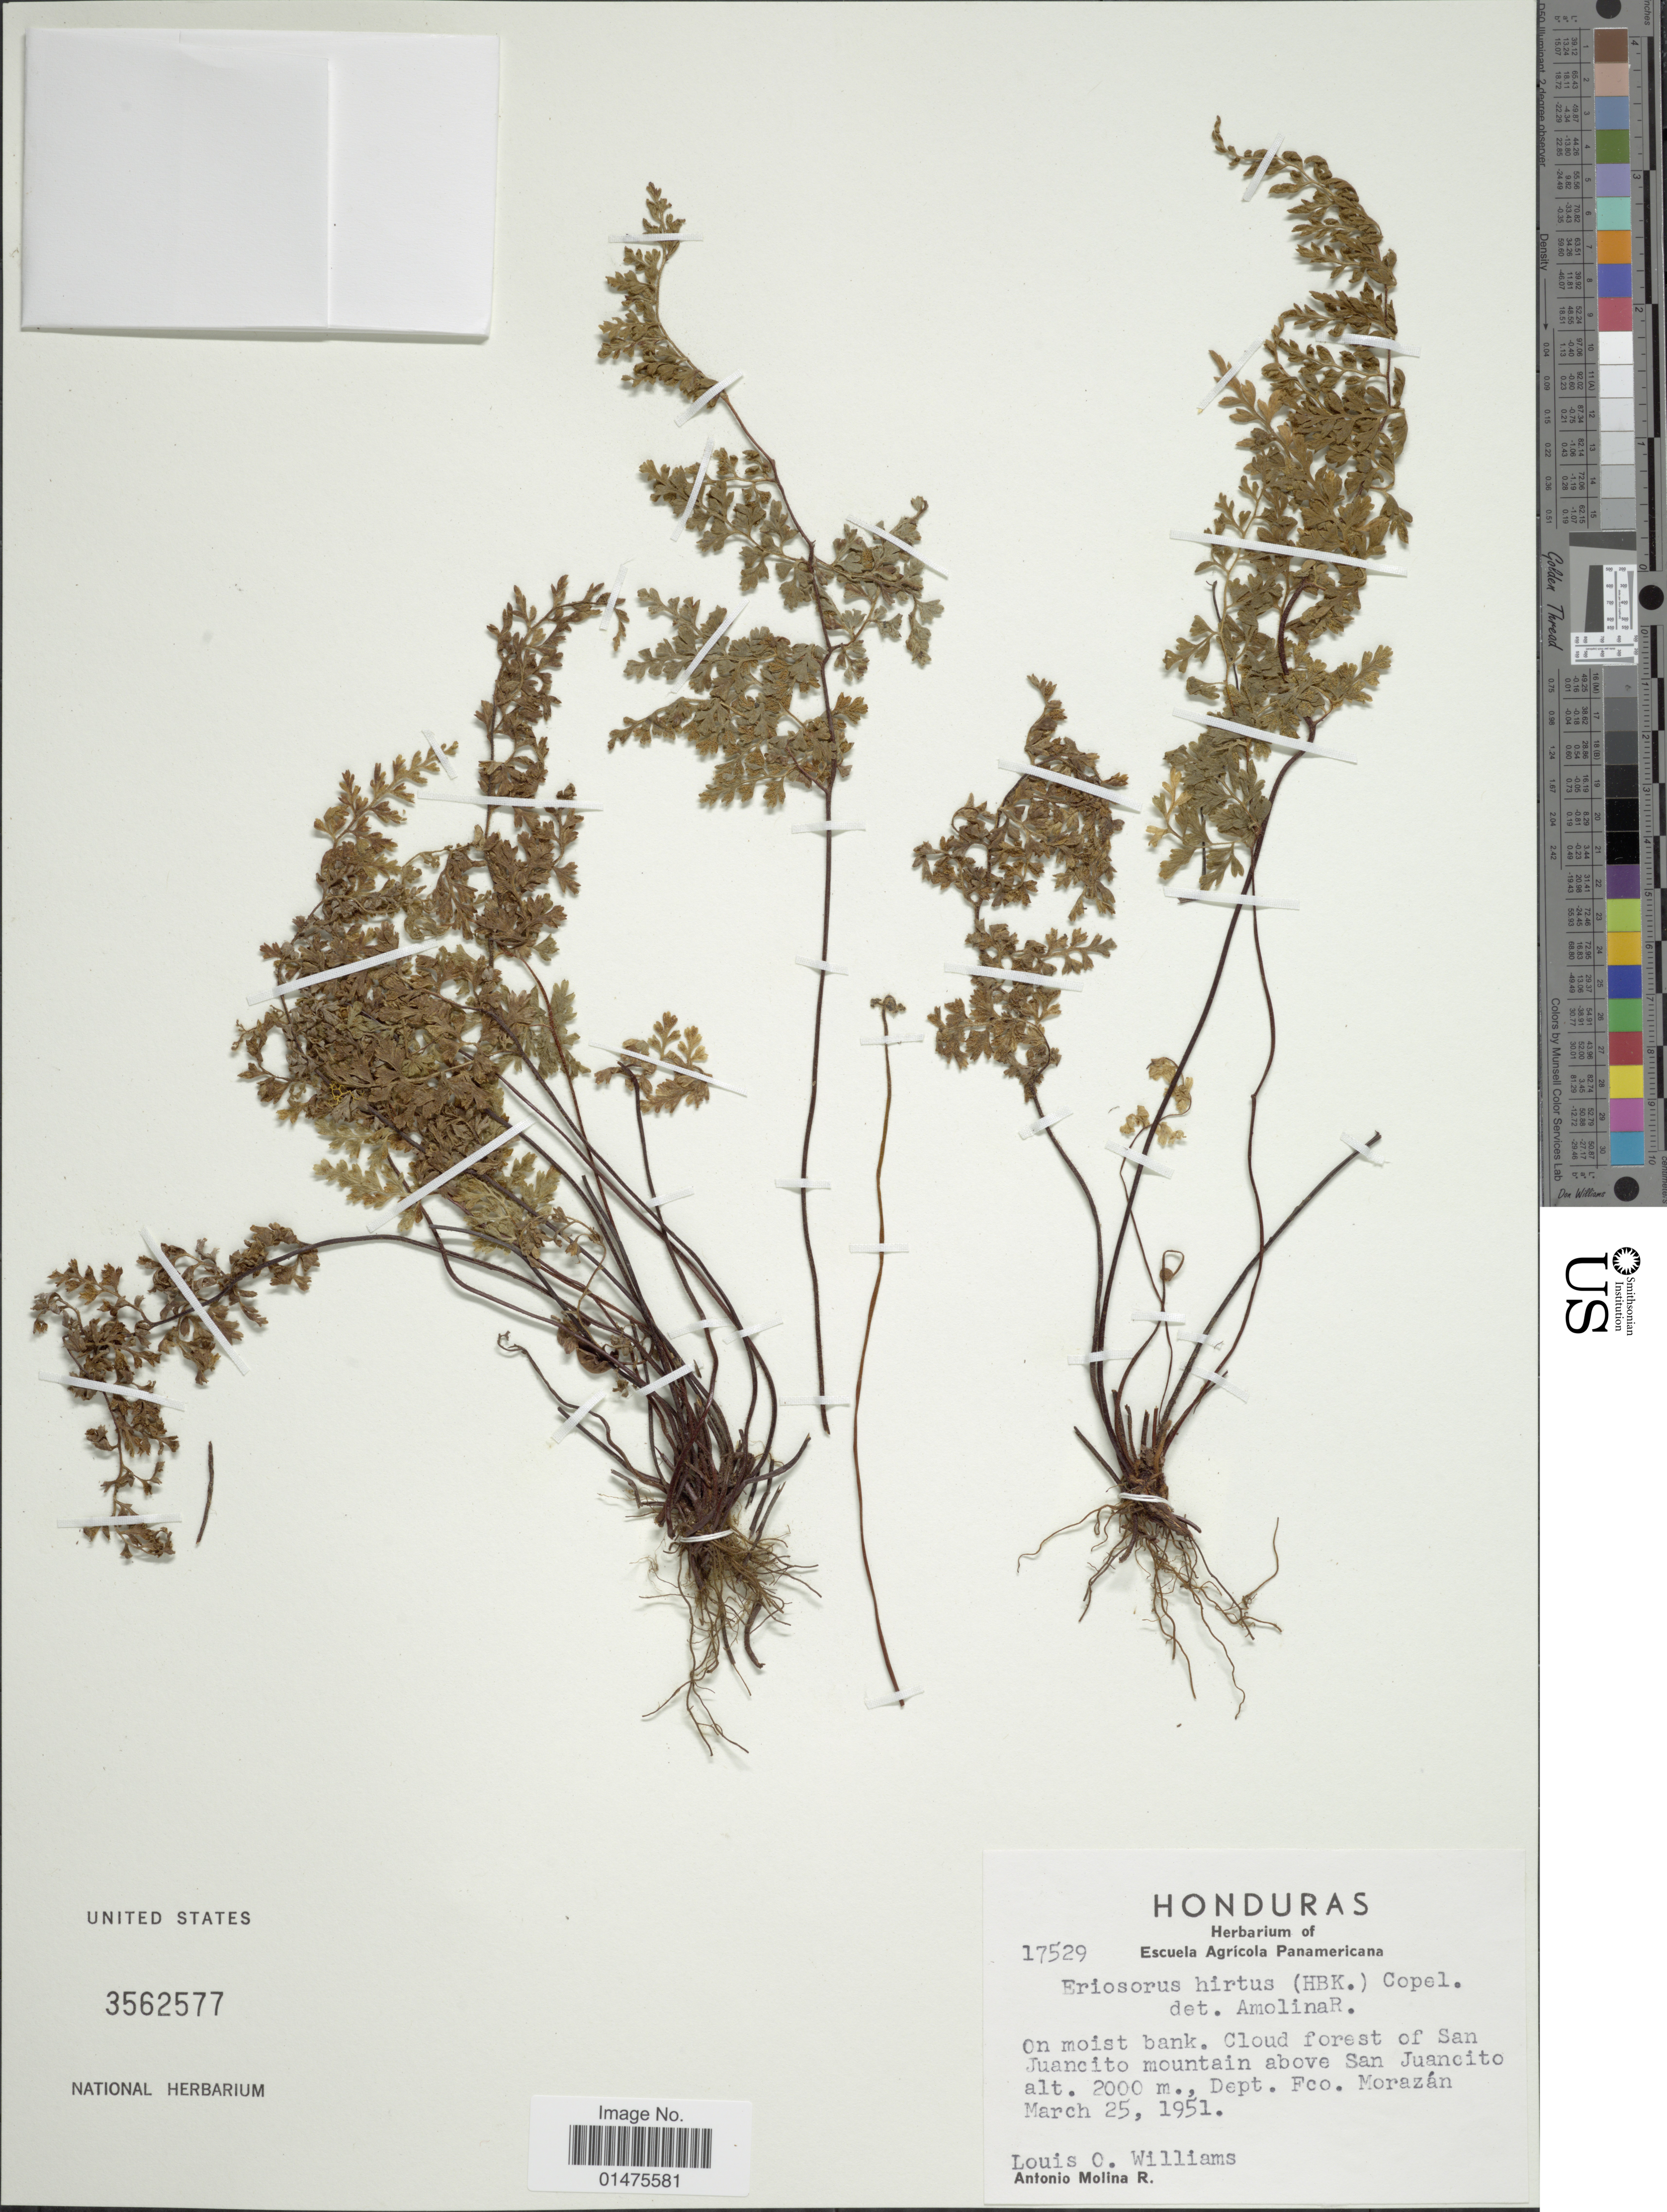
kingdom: Plantae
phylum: Tracheophyta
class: Polypodiopsida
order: Polypodiales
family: Pteridaceae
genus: Jamesonia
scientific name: Jamesonia hirta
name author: (Kunth) Christenh.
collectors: L. O. Williams & A. Molina R.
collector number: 17529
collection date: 1951-03-25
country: Honduras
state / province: Fco. Morazán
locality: Cloud forest of San Junacito mountain above San Juancito, Dept. Fco Morazán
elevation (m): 2000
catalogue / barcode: US 3562577